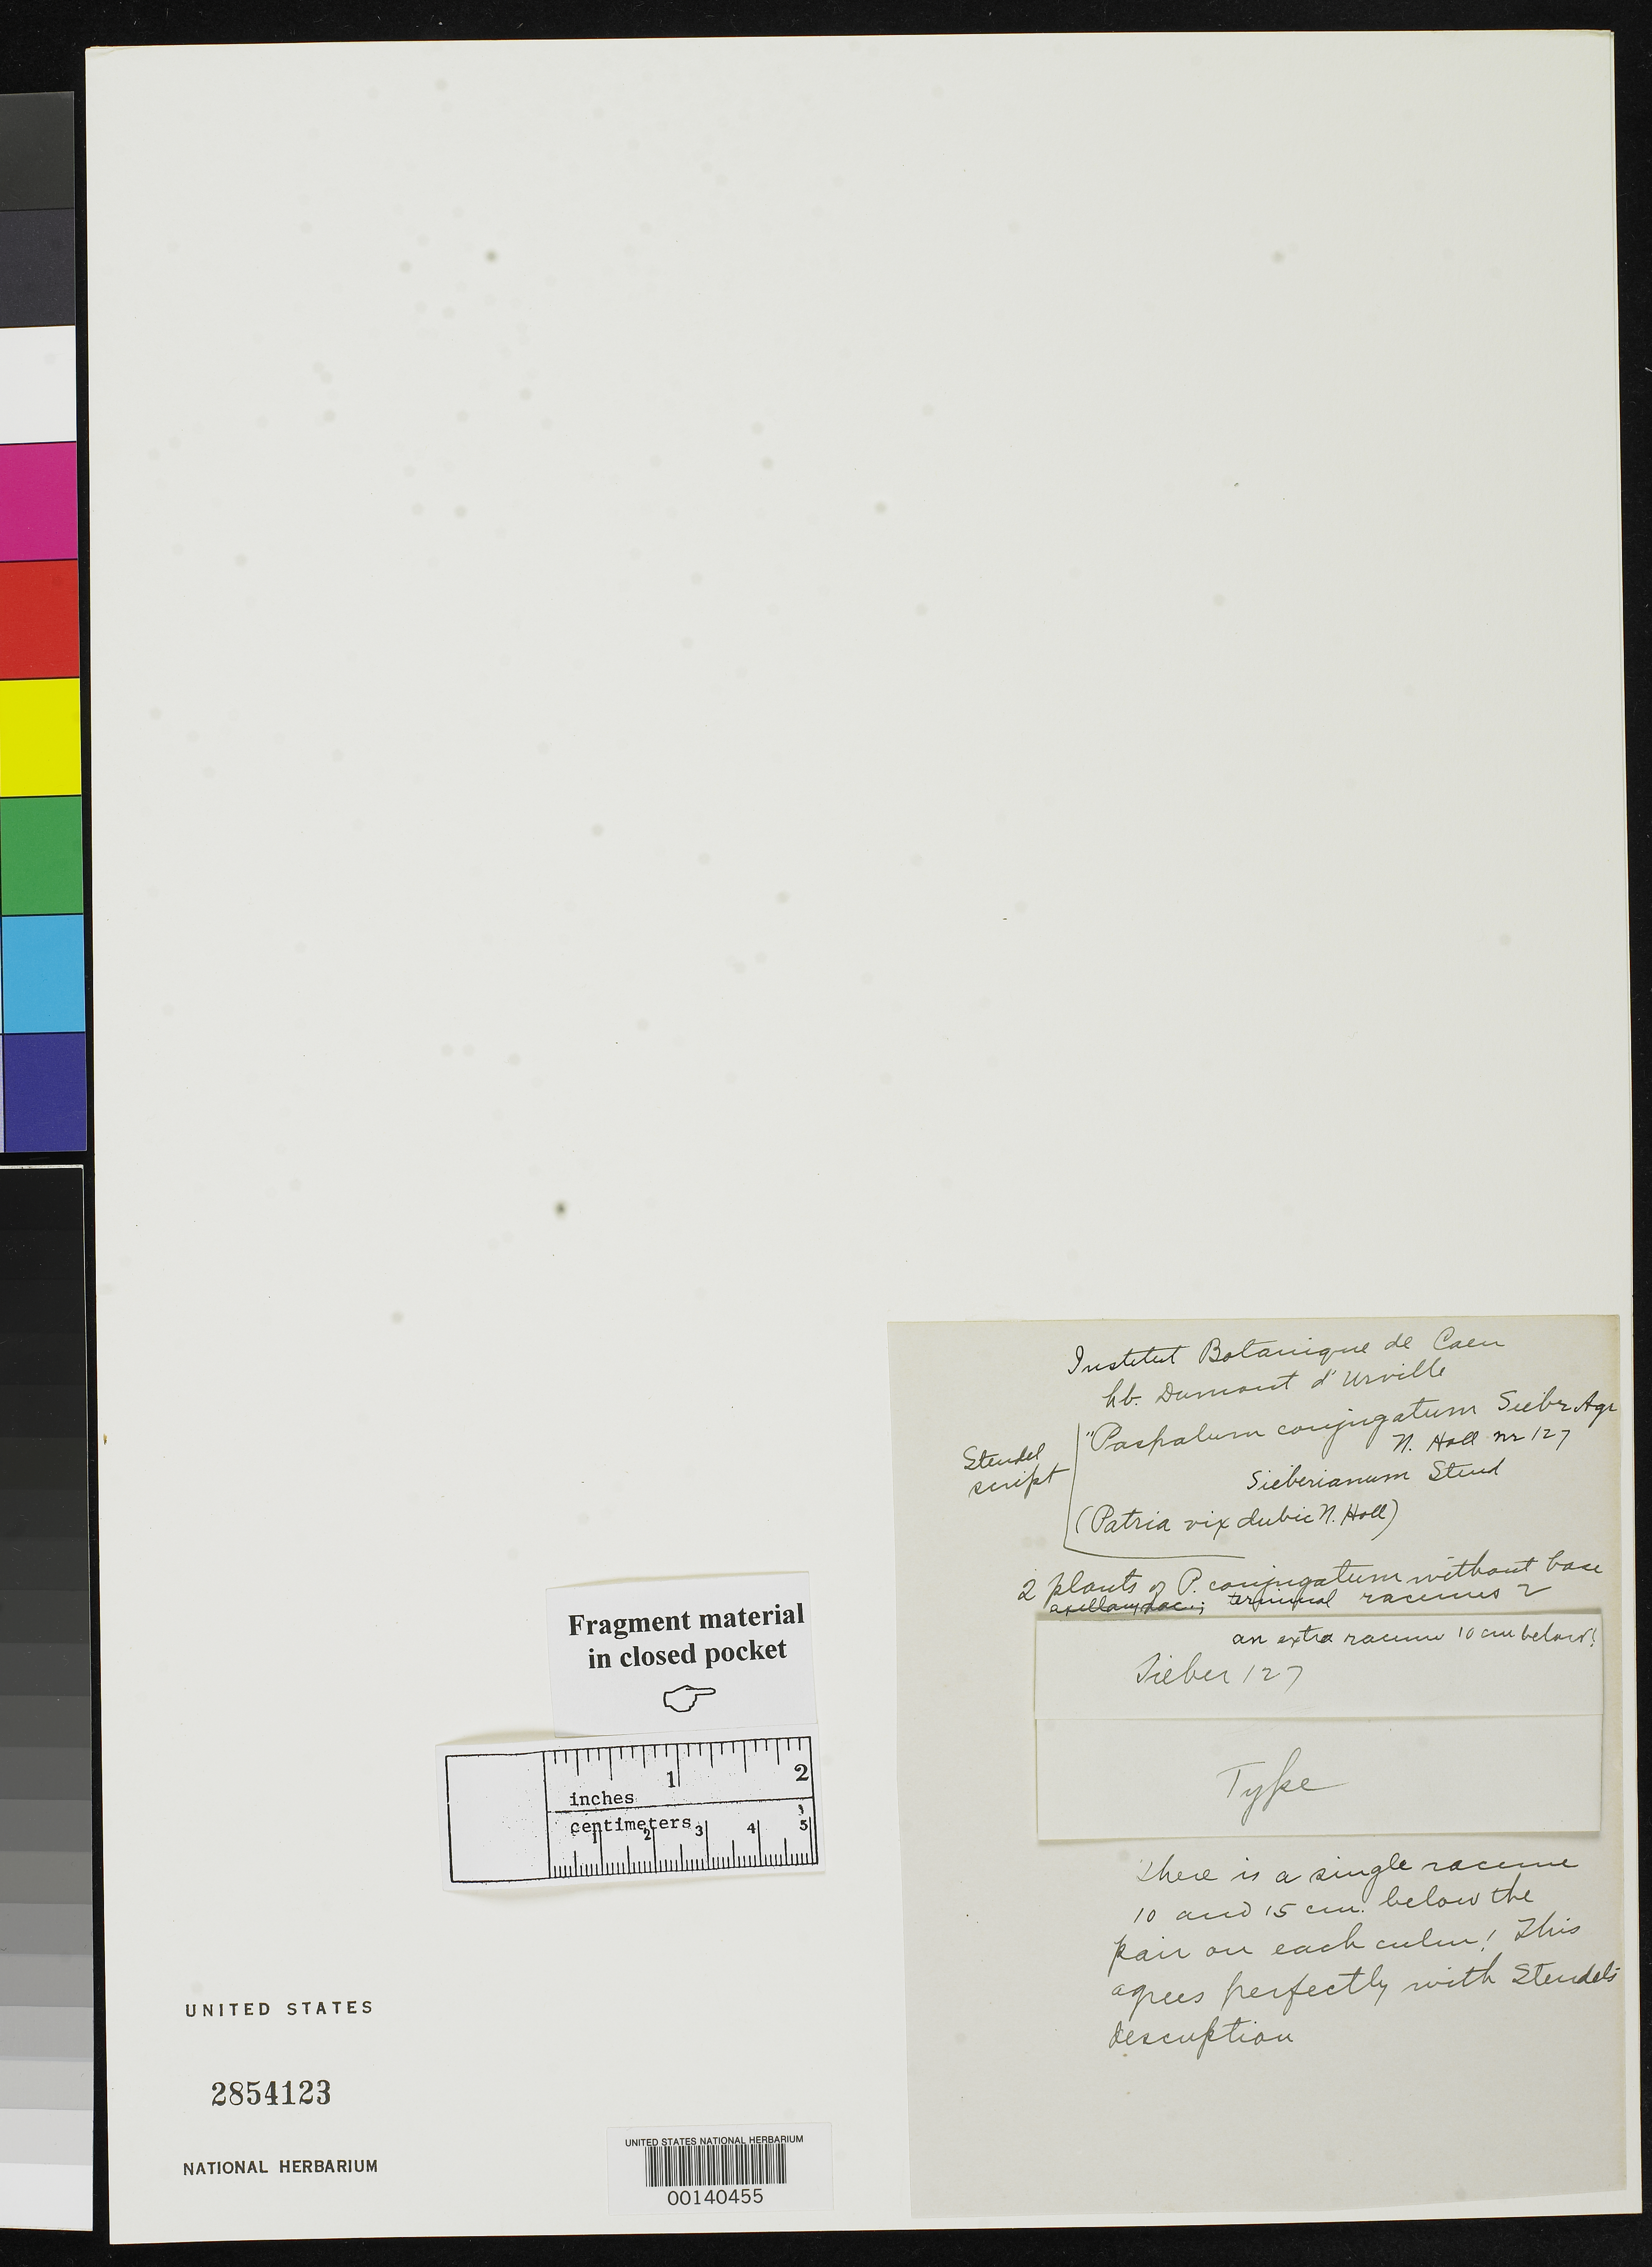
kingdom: Plantae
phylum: Tracheophyta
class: Liliopsida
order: Poales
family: Poaceae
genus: Paspalum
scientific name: Paspalum conjugatum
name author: P.J. Bergius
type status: Type Fragment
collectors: F. W. Sieber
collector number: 127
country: French Guiana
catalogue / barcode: US 2854123